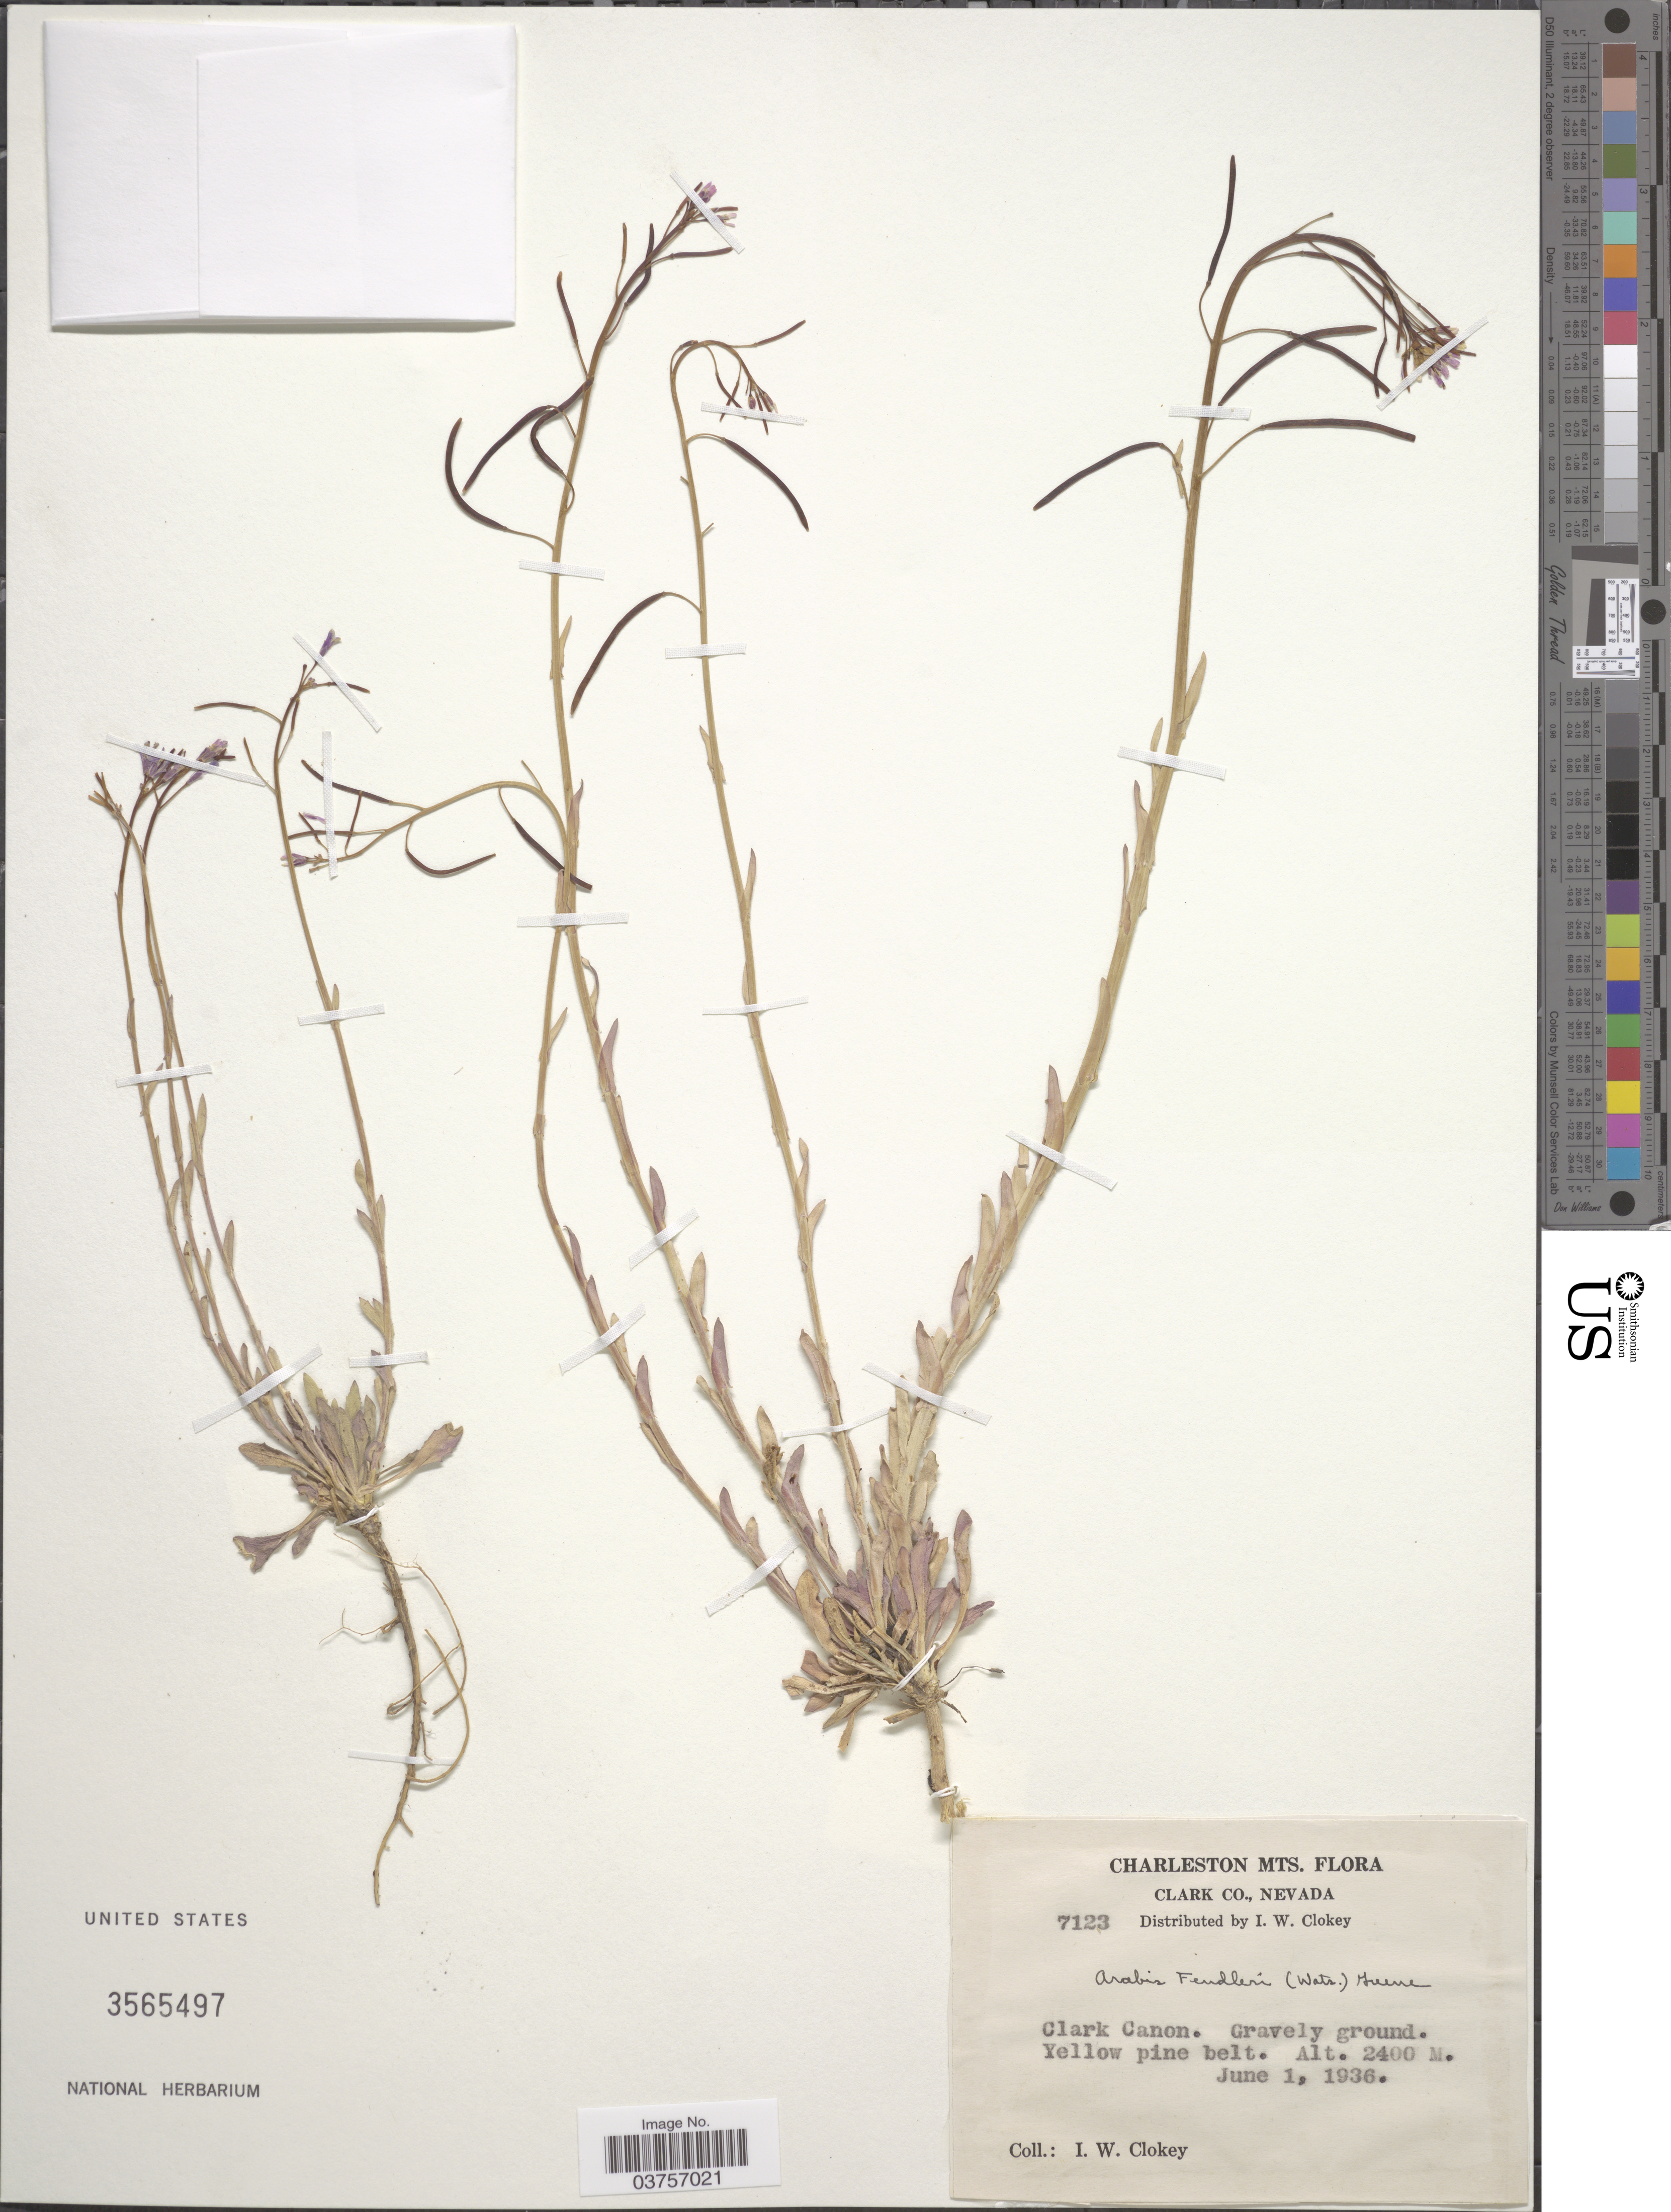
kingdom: Plantae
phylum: Tracheophyta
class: Magnoliopsida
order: Brassicales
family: Brassicaceae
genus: Arabis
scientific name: Arabis fendleri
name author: (S. Watson) Greene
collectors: I. W. Clokey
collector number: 7123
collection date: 1936-06-01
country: United States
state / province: Nevada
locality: Charleston Mts. Clark Co. Clark Canon.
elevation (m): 2400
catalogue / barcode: US 3565497